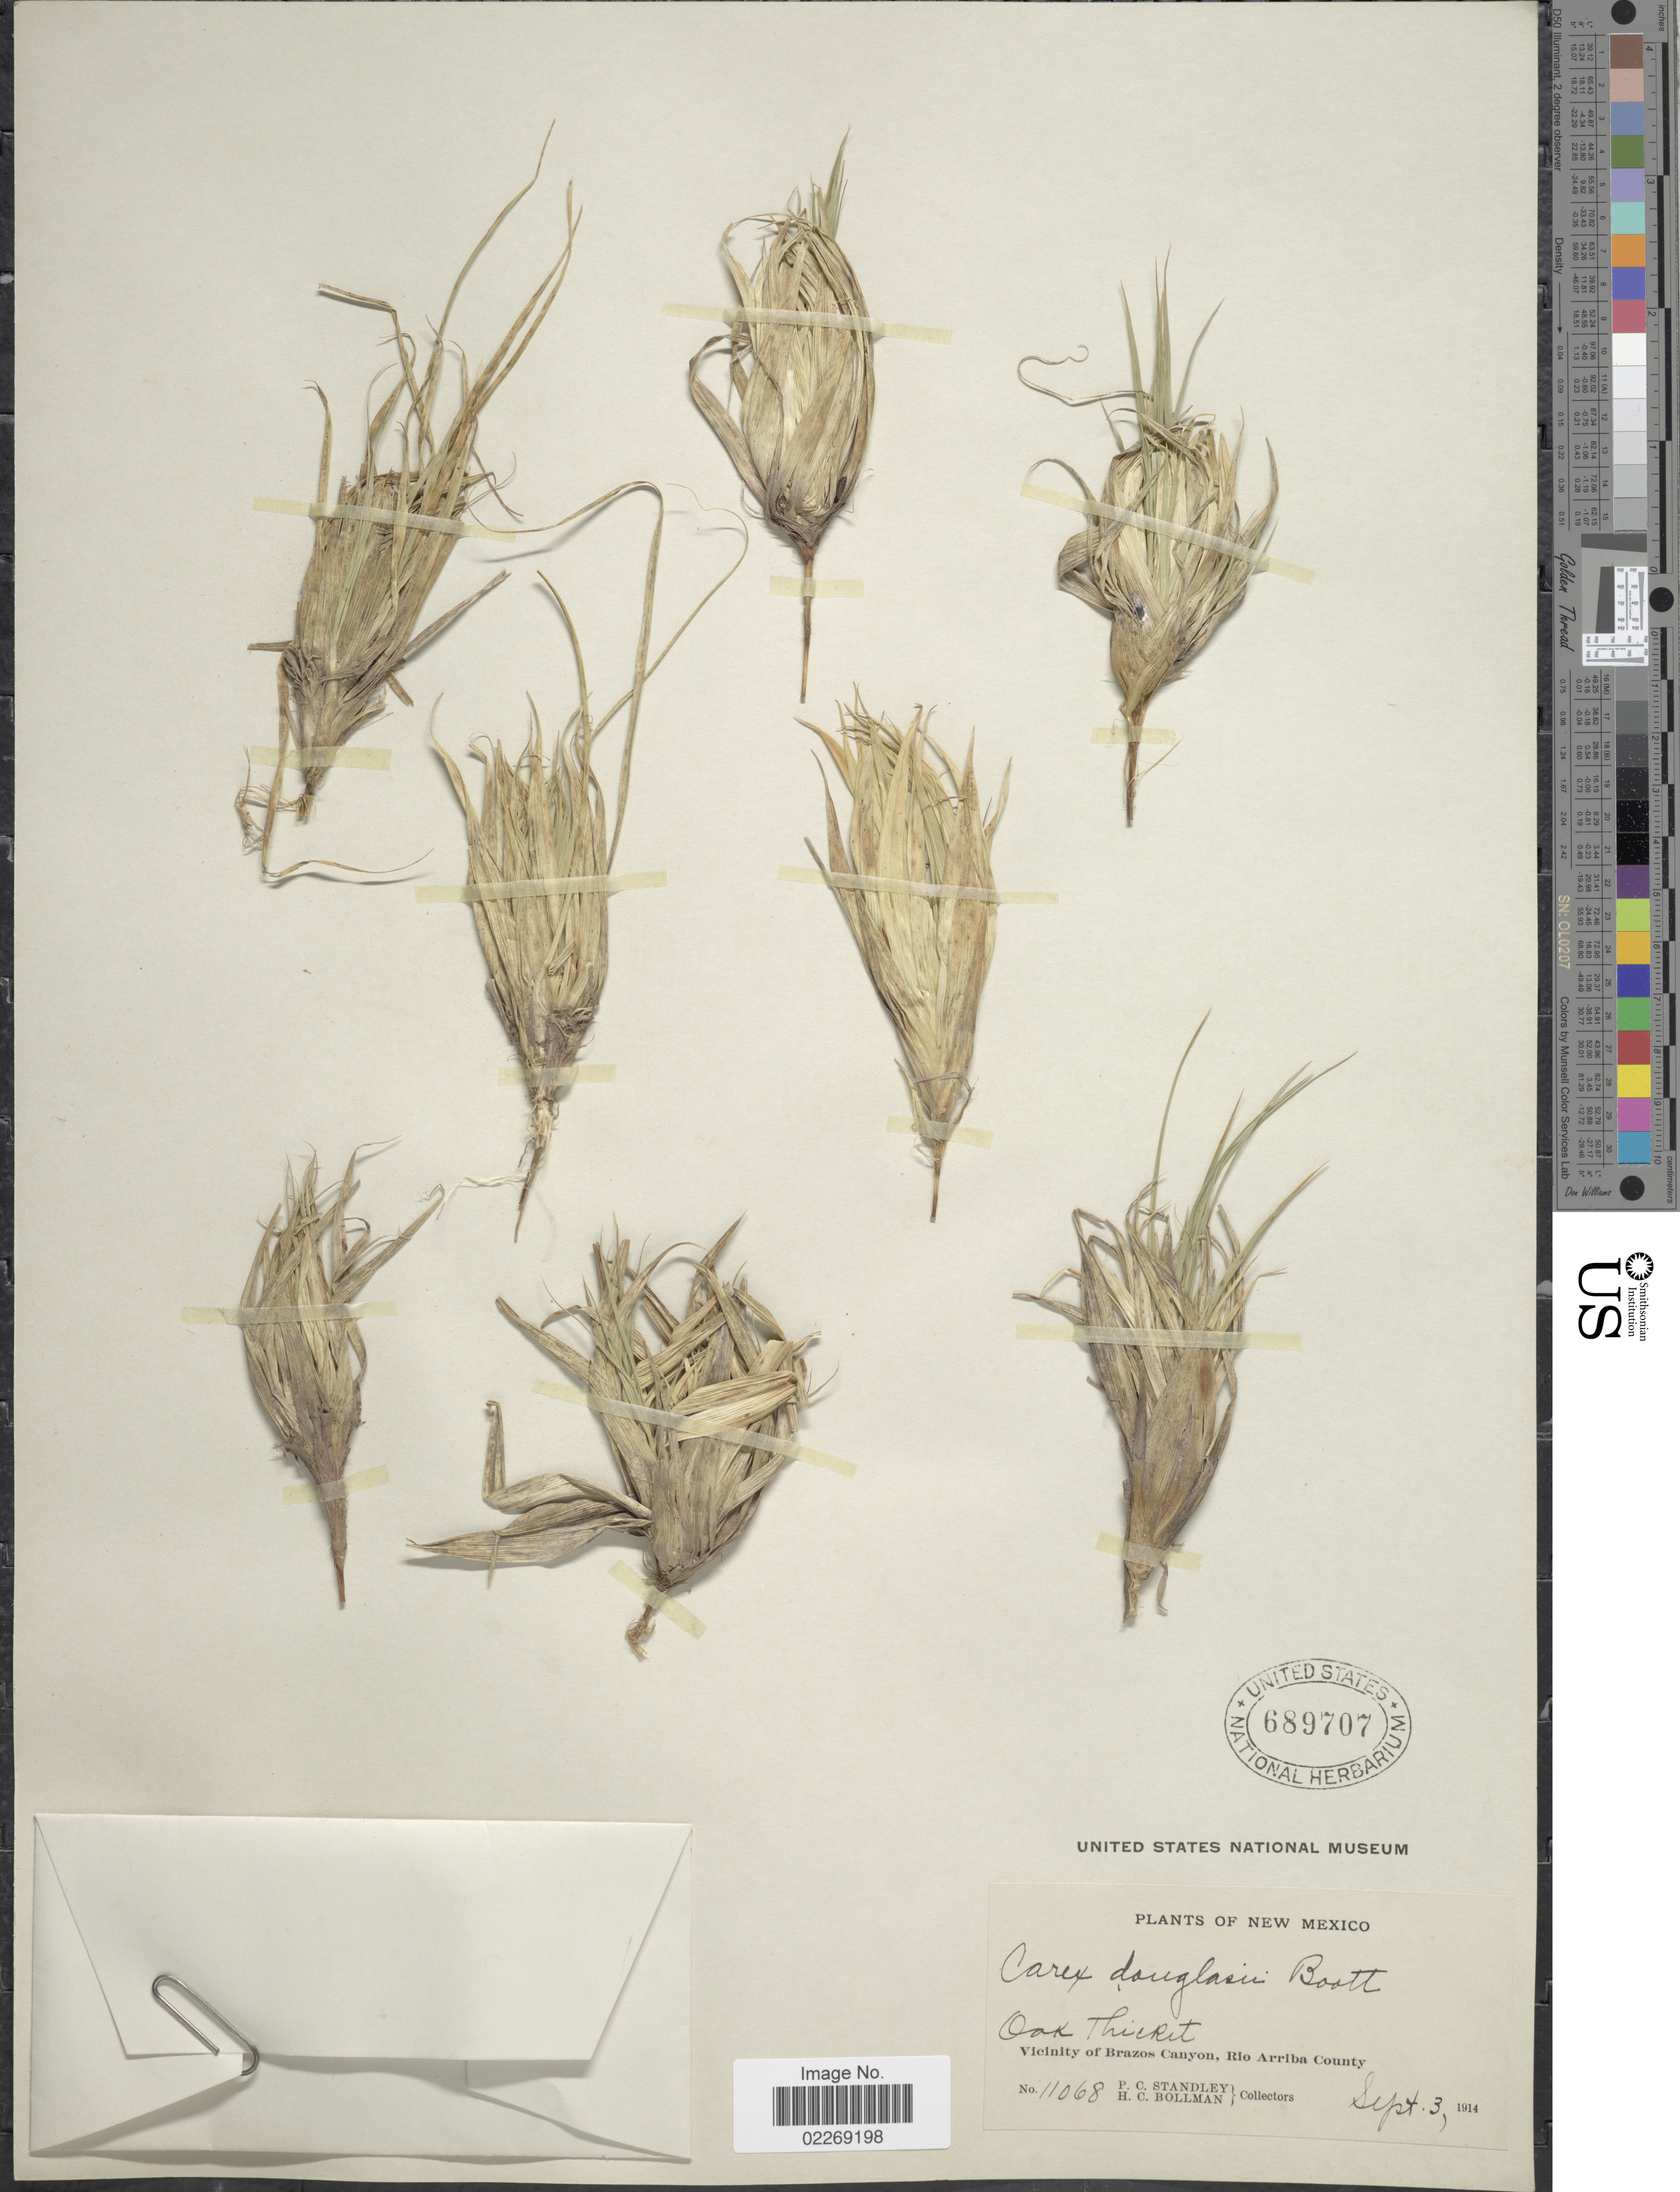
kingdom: Plantae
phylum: Tracheophyta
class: Liliopsida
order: Poales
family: Cyperaceae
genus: Carex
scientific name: Carex douglasii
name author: Boott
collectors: P. C. Standley & H. C. Bollman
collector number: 11068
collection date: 1914-09-03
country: United States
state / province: New Mexico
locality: Vicinity of Brazos Canyon, Rio Arriba County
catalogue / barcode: US 689707